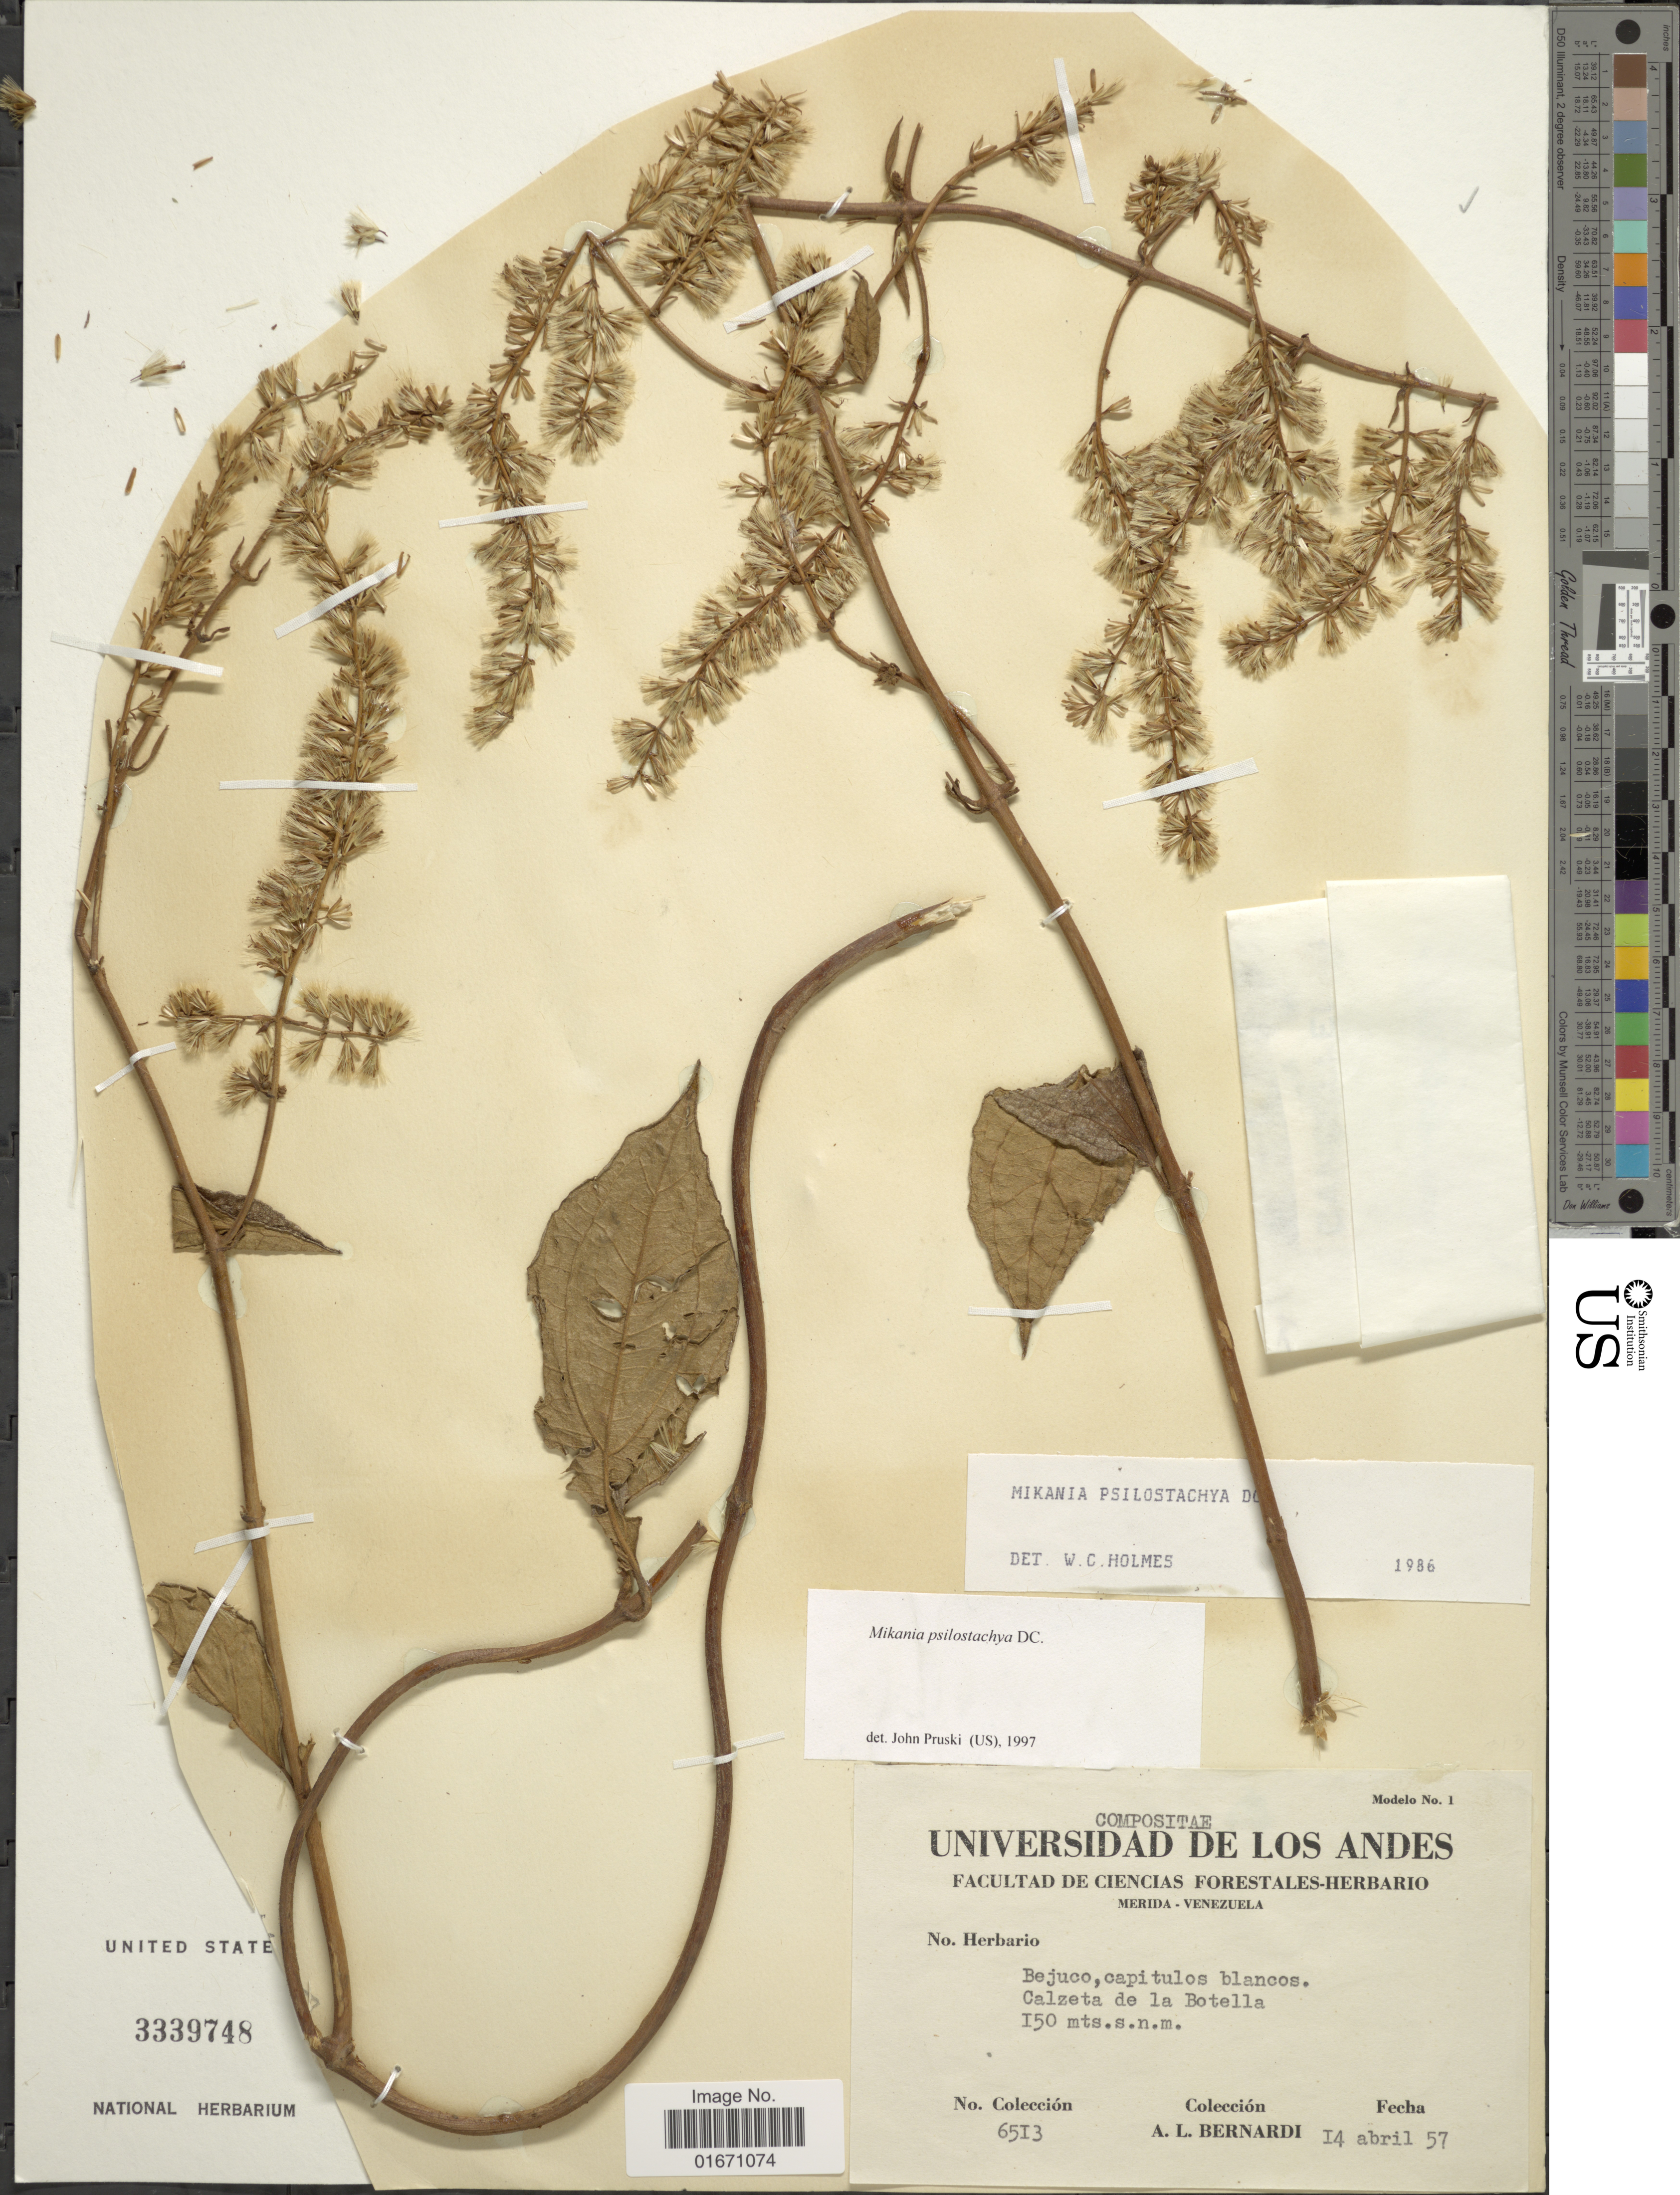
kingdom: Plantae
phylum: Tracheophyta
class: Magnoliopsida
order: Asterales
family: Asteraceae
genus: Mikania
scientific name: Mikania psilostachya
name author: DC.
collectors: A. L. Bernardi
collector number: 6513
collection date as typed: Transcribed d/m/y: 14/4/57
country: Venezuela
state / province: Zulia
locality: Bejuco, capitulos blancos, Calzeta de la Botella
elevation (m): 150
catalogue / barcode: US 3339748